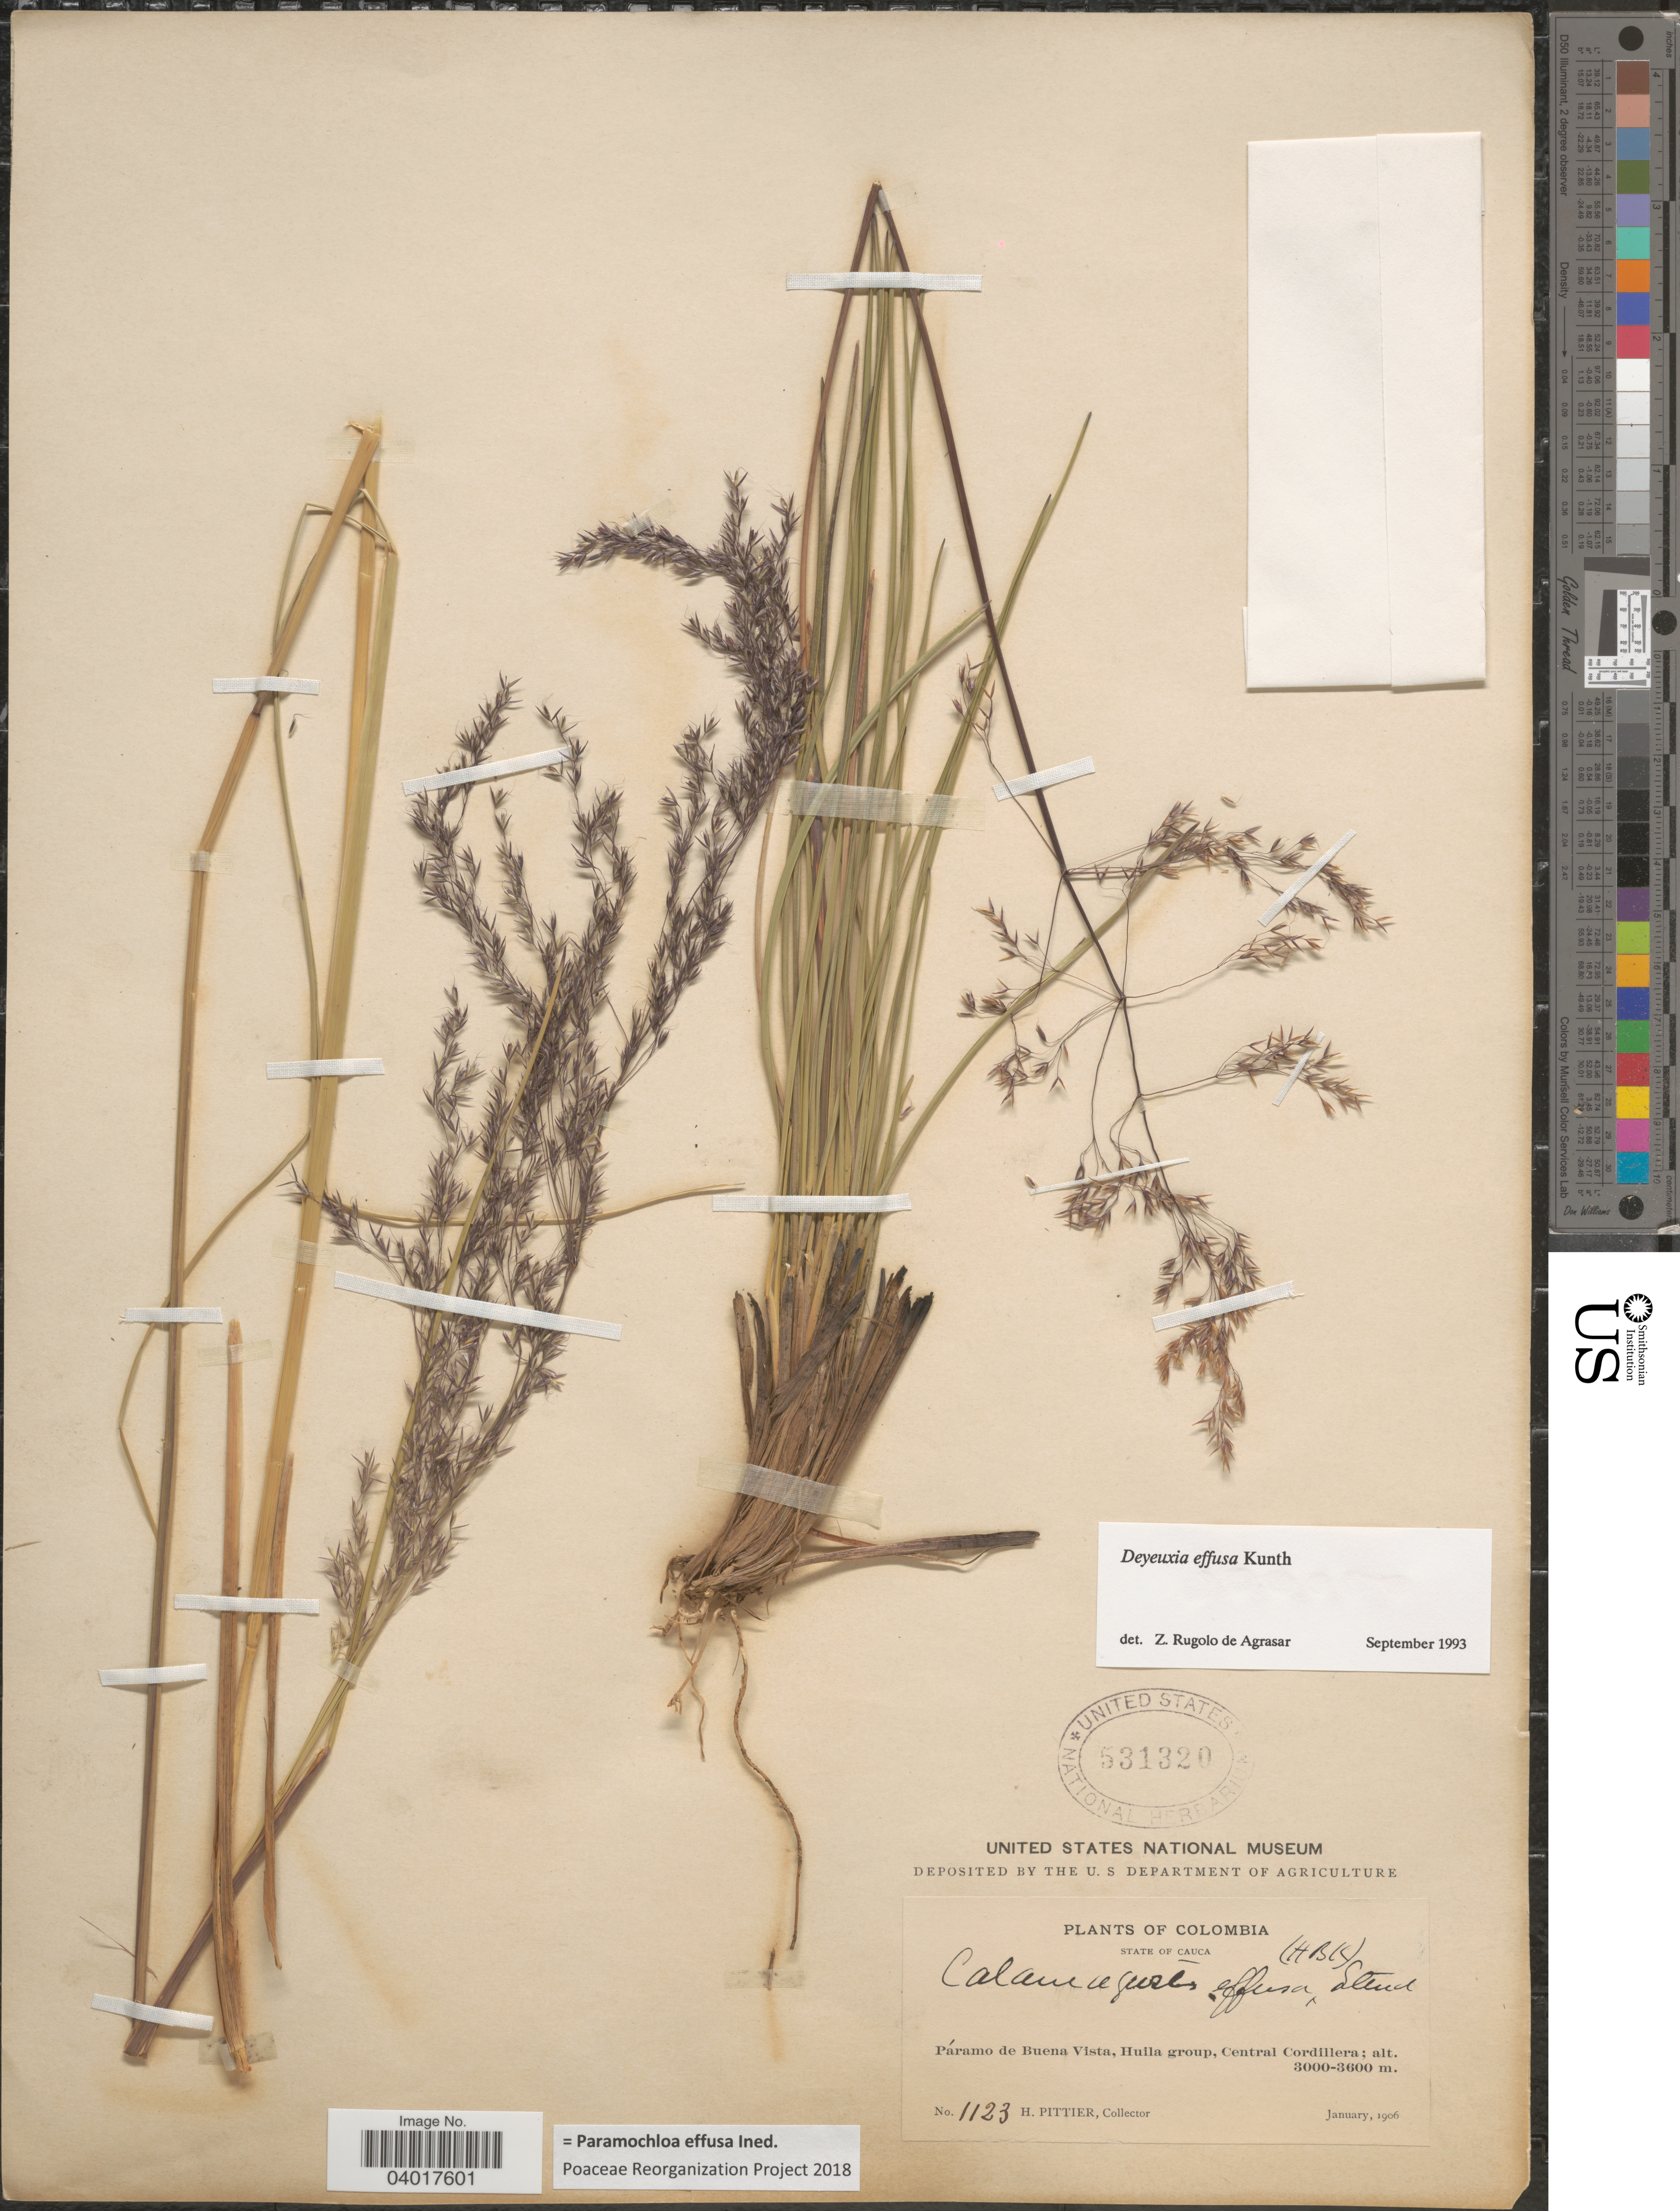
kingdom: Plantae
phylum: Tracheophyta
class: Liliopsida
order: Poales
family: Poaceae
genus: Paramochloa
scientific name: Paramochloa effusa ined.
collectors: H. F. Pittier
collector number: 1123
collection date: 1906-01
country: Colombia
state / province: Cauca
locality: Páramo de Buena Vista, Huila group, Central Cordillera.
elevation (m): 3000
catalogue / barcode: US 531320